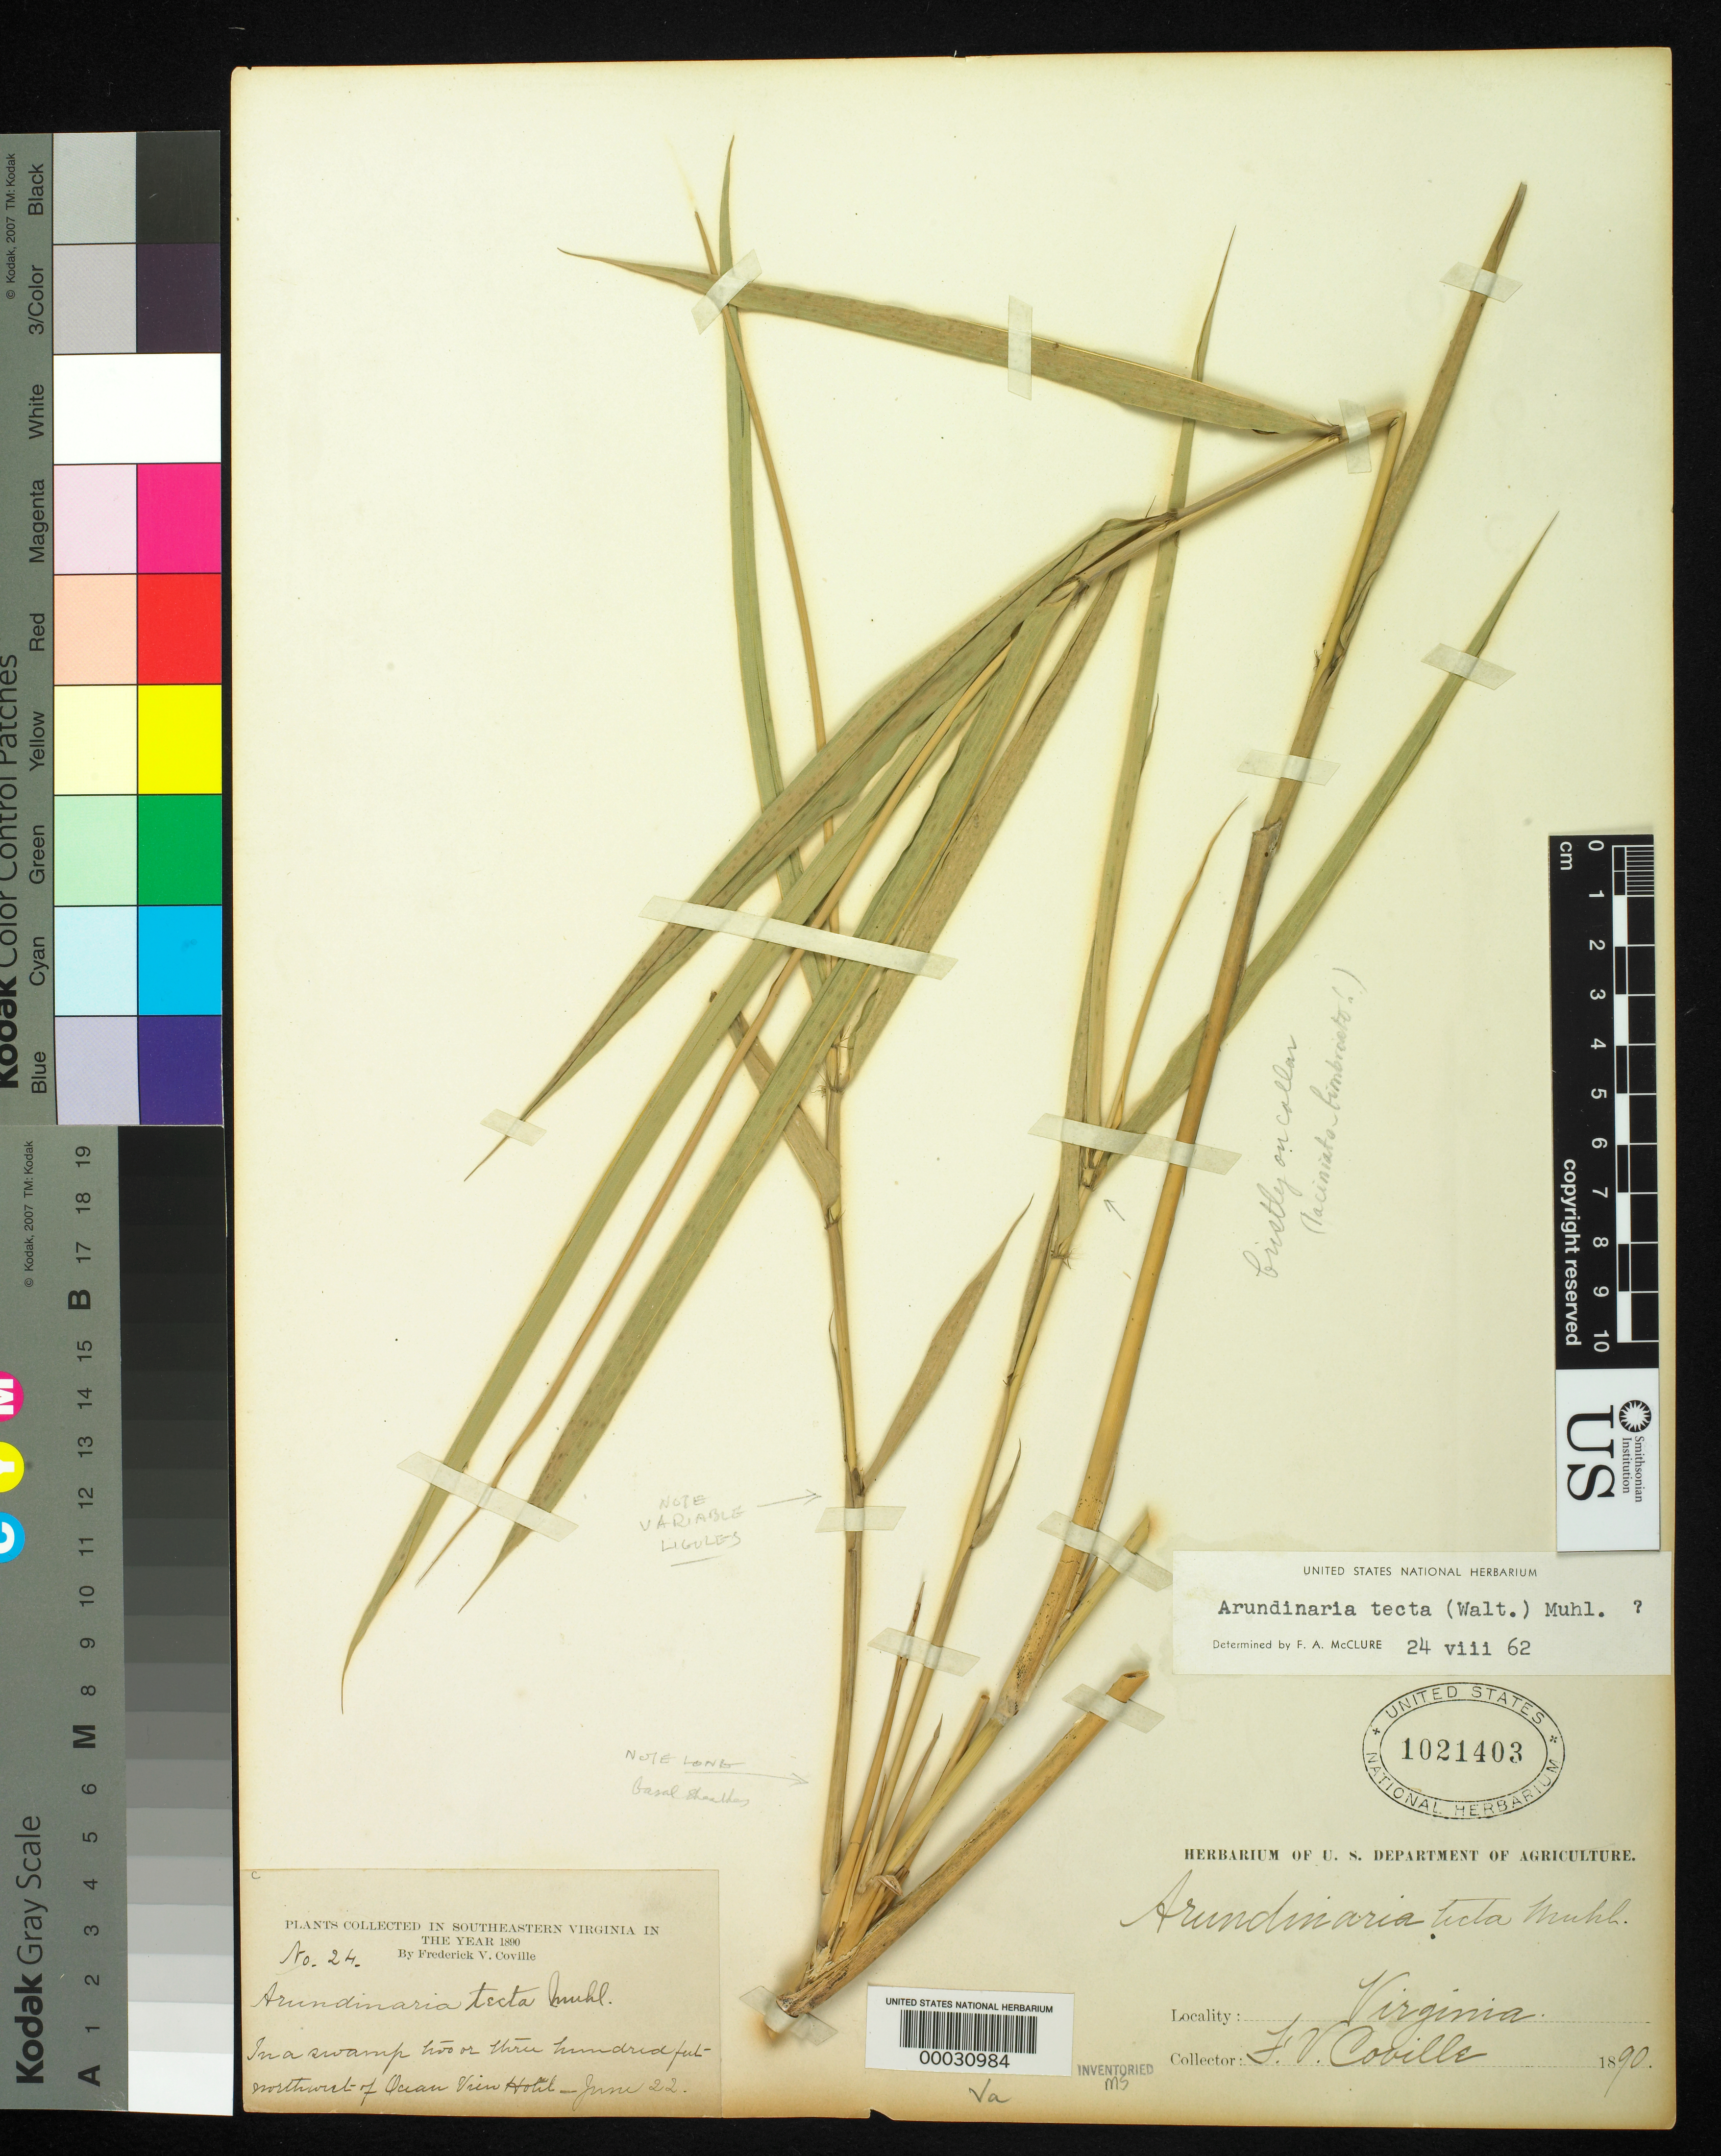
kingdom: Plantae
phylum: Tracheophyta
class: Liliopsida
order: Poales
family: Poaceae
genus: Arundinaria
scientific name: Arundinaria tecta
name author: (Walter) Muhl.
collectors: F. V. Coville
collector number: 24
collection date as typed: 22 Jun 1890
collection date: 1890-06-22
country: United States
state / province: Virginia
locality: Great dismal swamp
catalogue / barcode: US 1021403